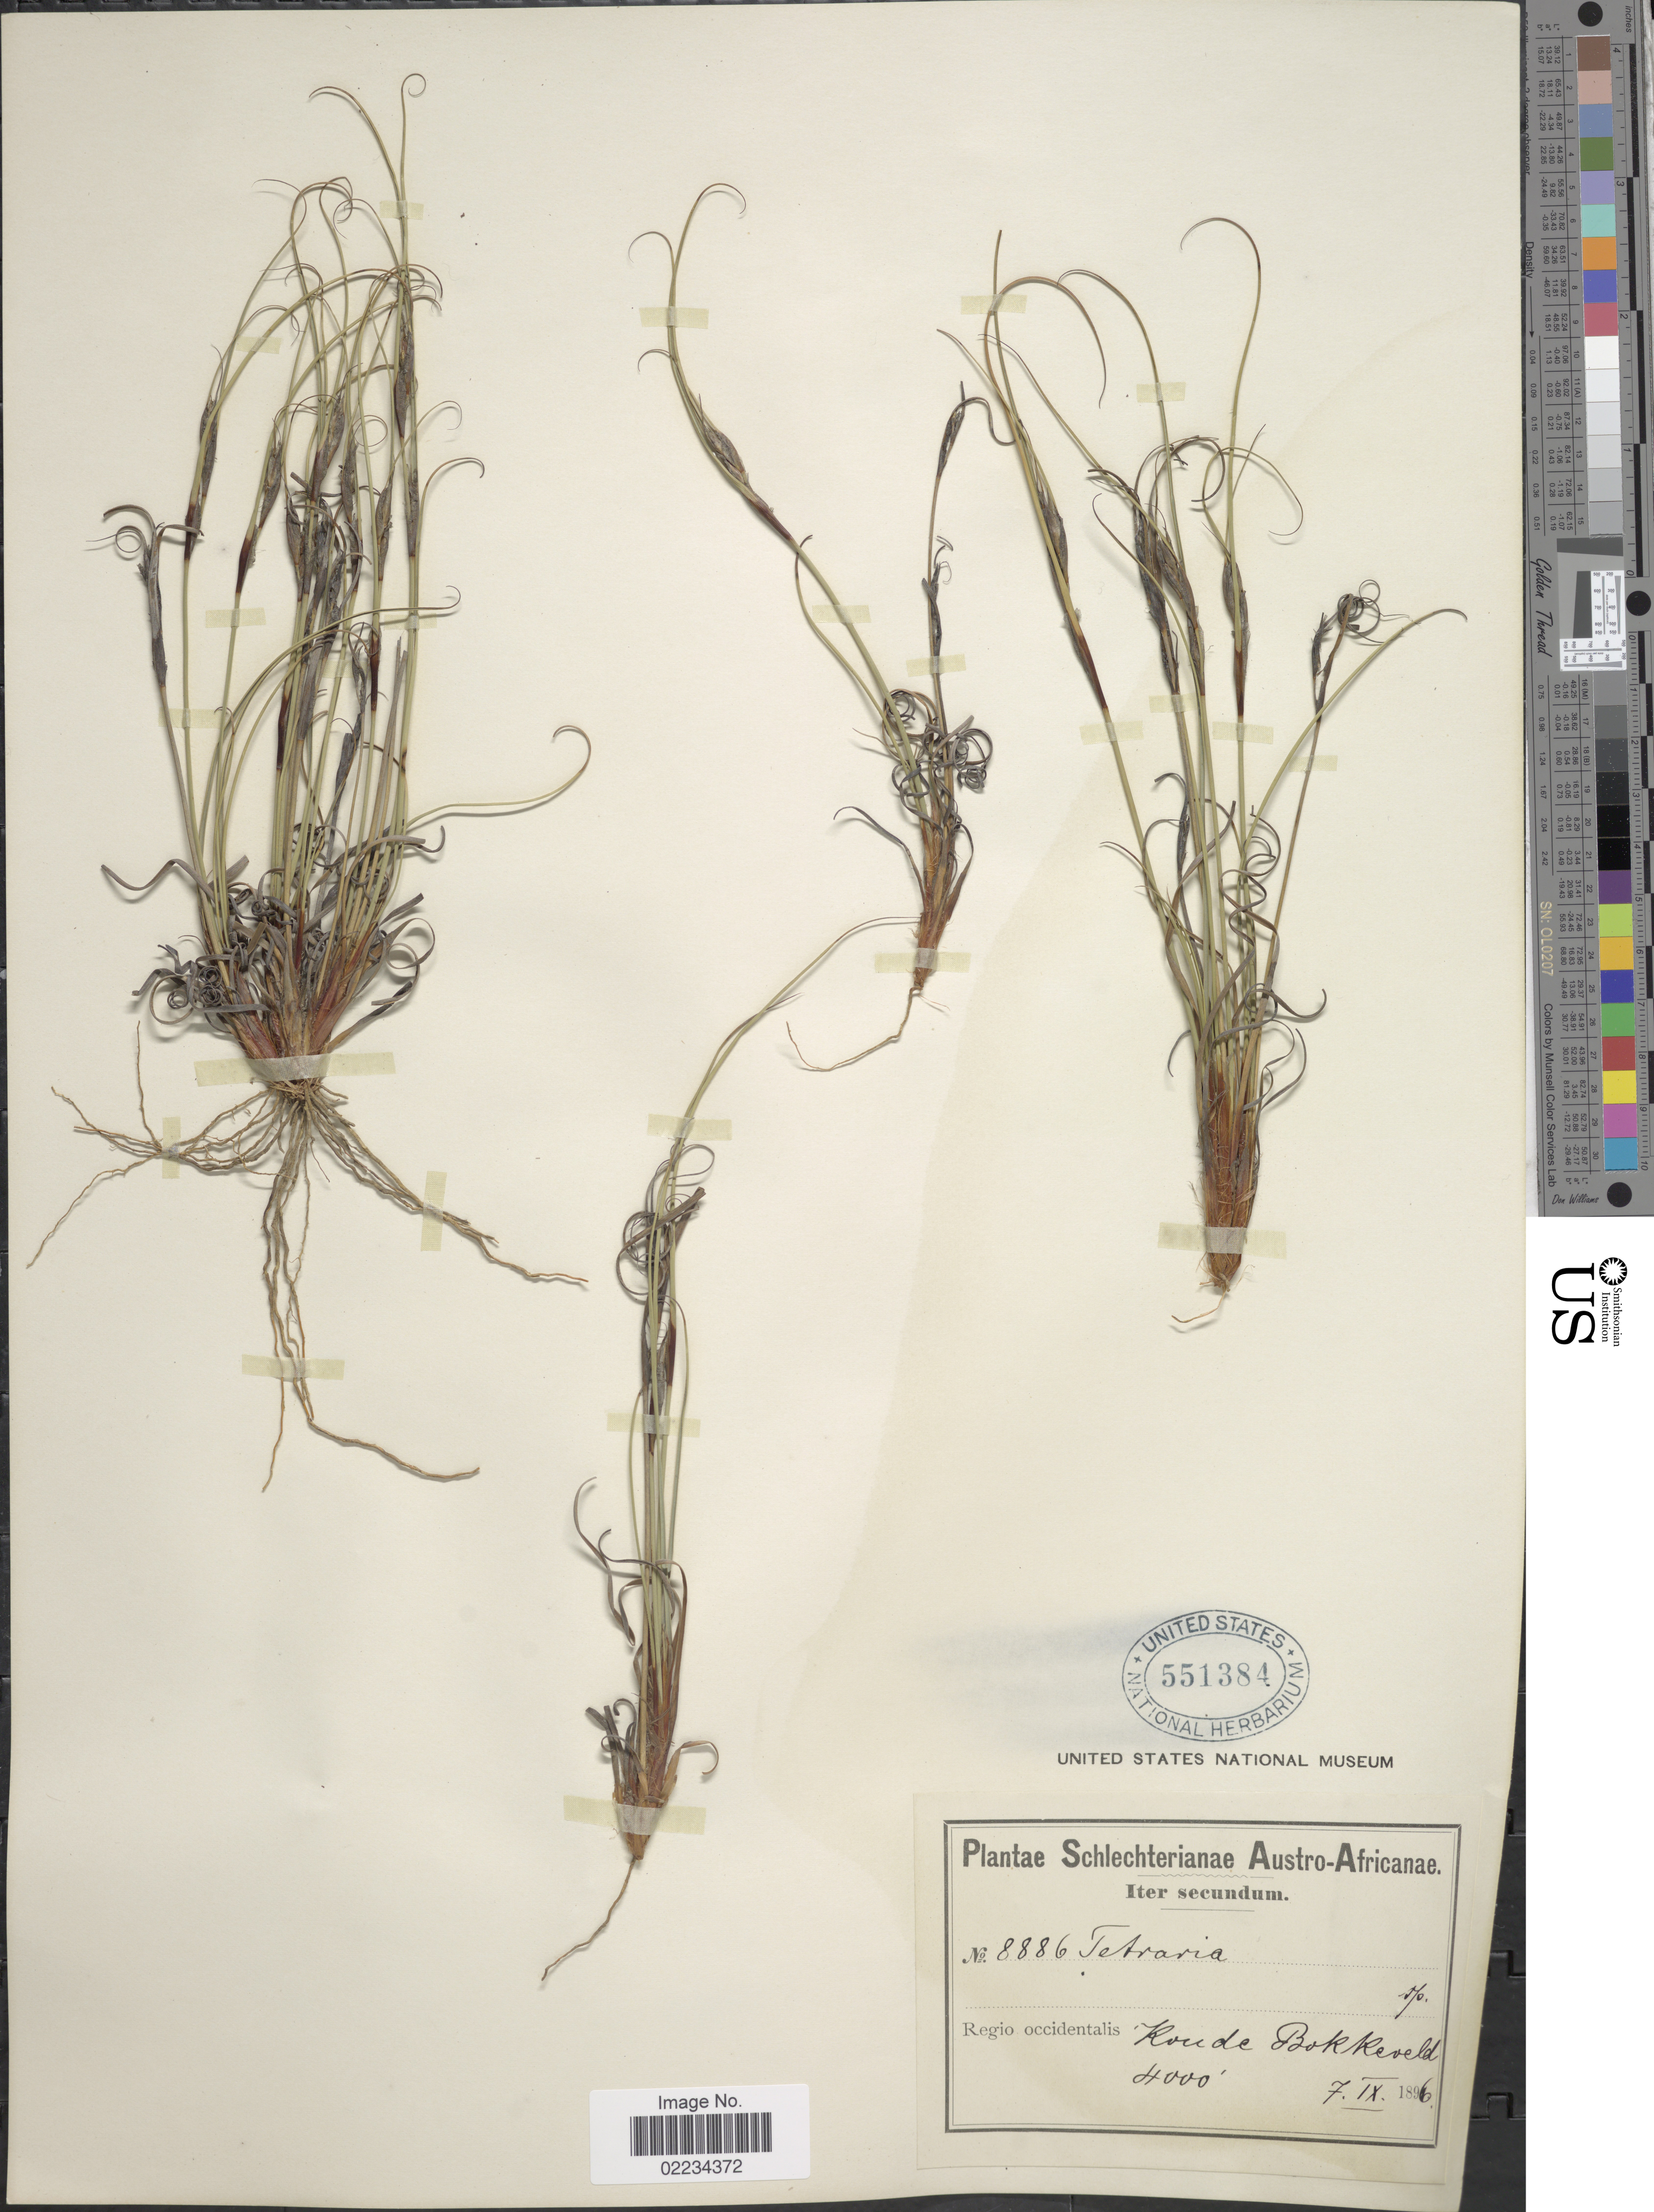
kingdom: Plantae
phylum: Tracheophyta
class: Liliopsida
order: Poales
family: Cyperaceae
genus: Tetraria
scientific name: Tetraria vaginata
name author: Schönland & Turrill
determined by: Strong, Mark T., (BOT), Smithsonian Institution - National Museum of Natural History (UNITED STATES)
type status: Isotype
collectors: Schlechter, --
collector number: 8886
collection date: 1896-09-07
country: South Africa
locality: Austro-Africanae, Iter secundum, Regio occidentalis Koude Bokkeveld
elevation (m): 1219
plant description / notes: Potential type of Tetraria vaginata Schönl. & Turrill. Specimen retrieved from general collection and stored at Type Register.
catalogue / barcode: US 551384